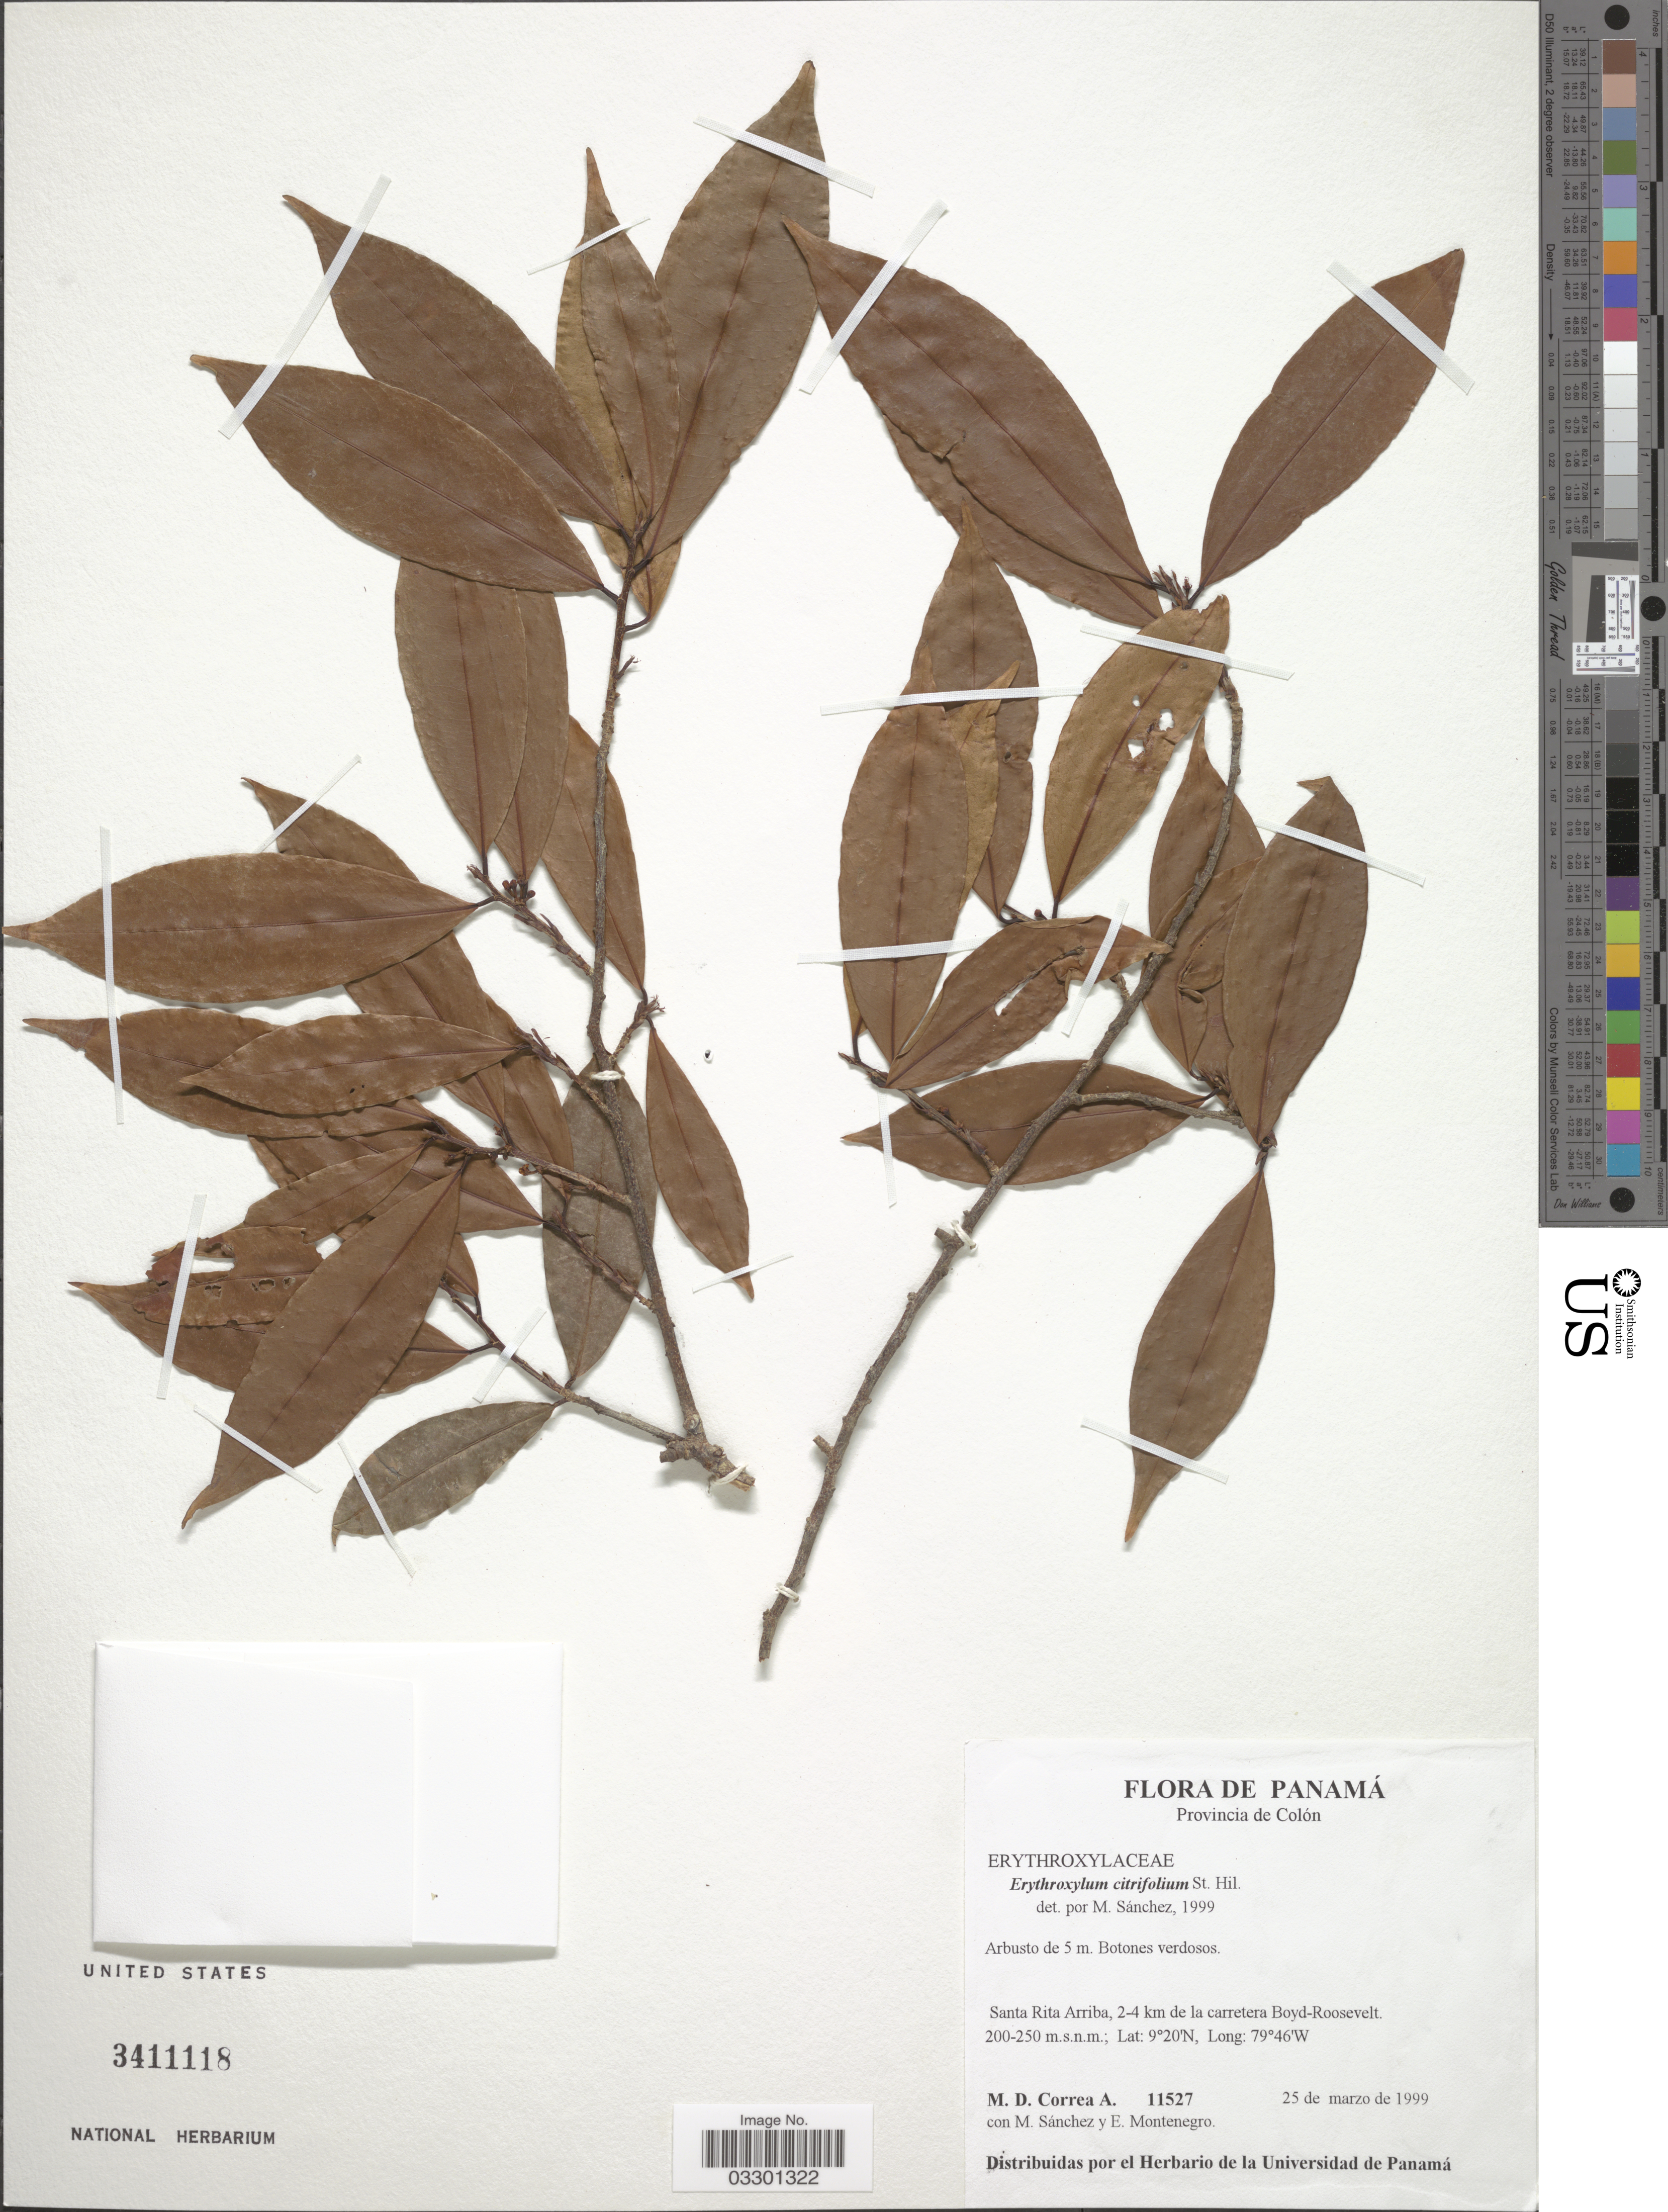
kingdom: Plantae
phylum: Tracheophyta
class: Magnoliopsida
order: Malpighiales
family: Erythroxylaceae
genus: Erythroxylum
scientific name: Erythroxylum citrifolium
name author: A. St.-Hil.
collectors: M. D. Corrêa-A., M. Sánchez & E. Montenegro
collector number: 11527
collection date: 1999-03-25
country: Panama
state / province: Colón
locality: Santa Rita Arriba, 2-4 km de la carretera Boyd-Roosevelt.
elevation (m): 200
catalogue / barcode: US 3411118